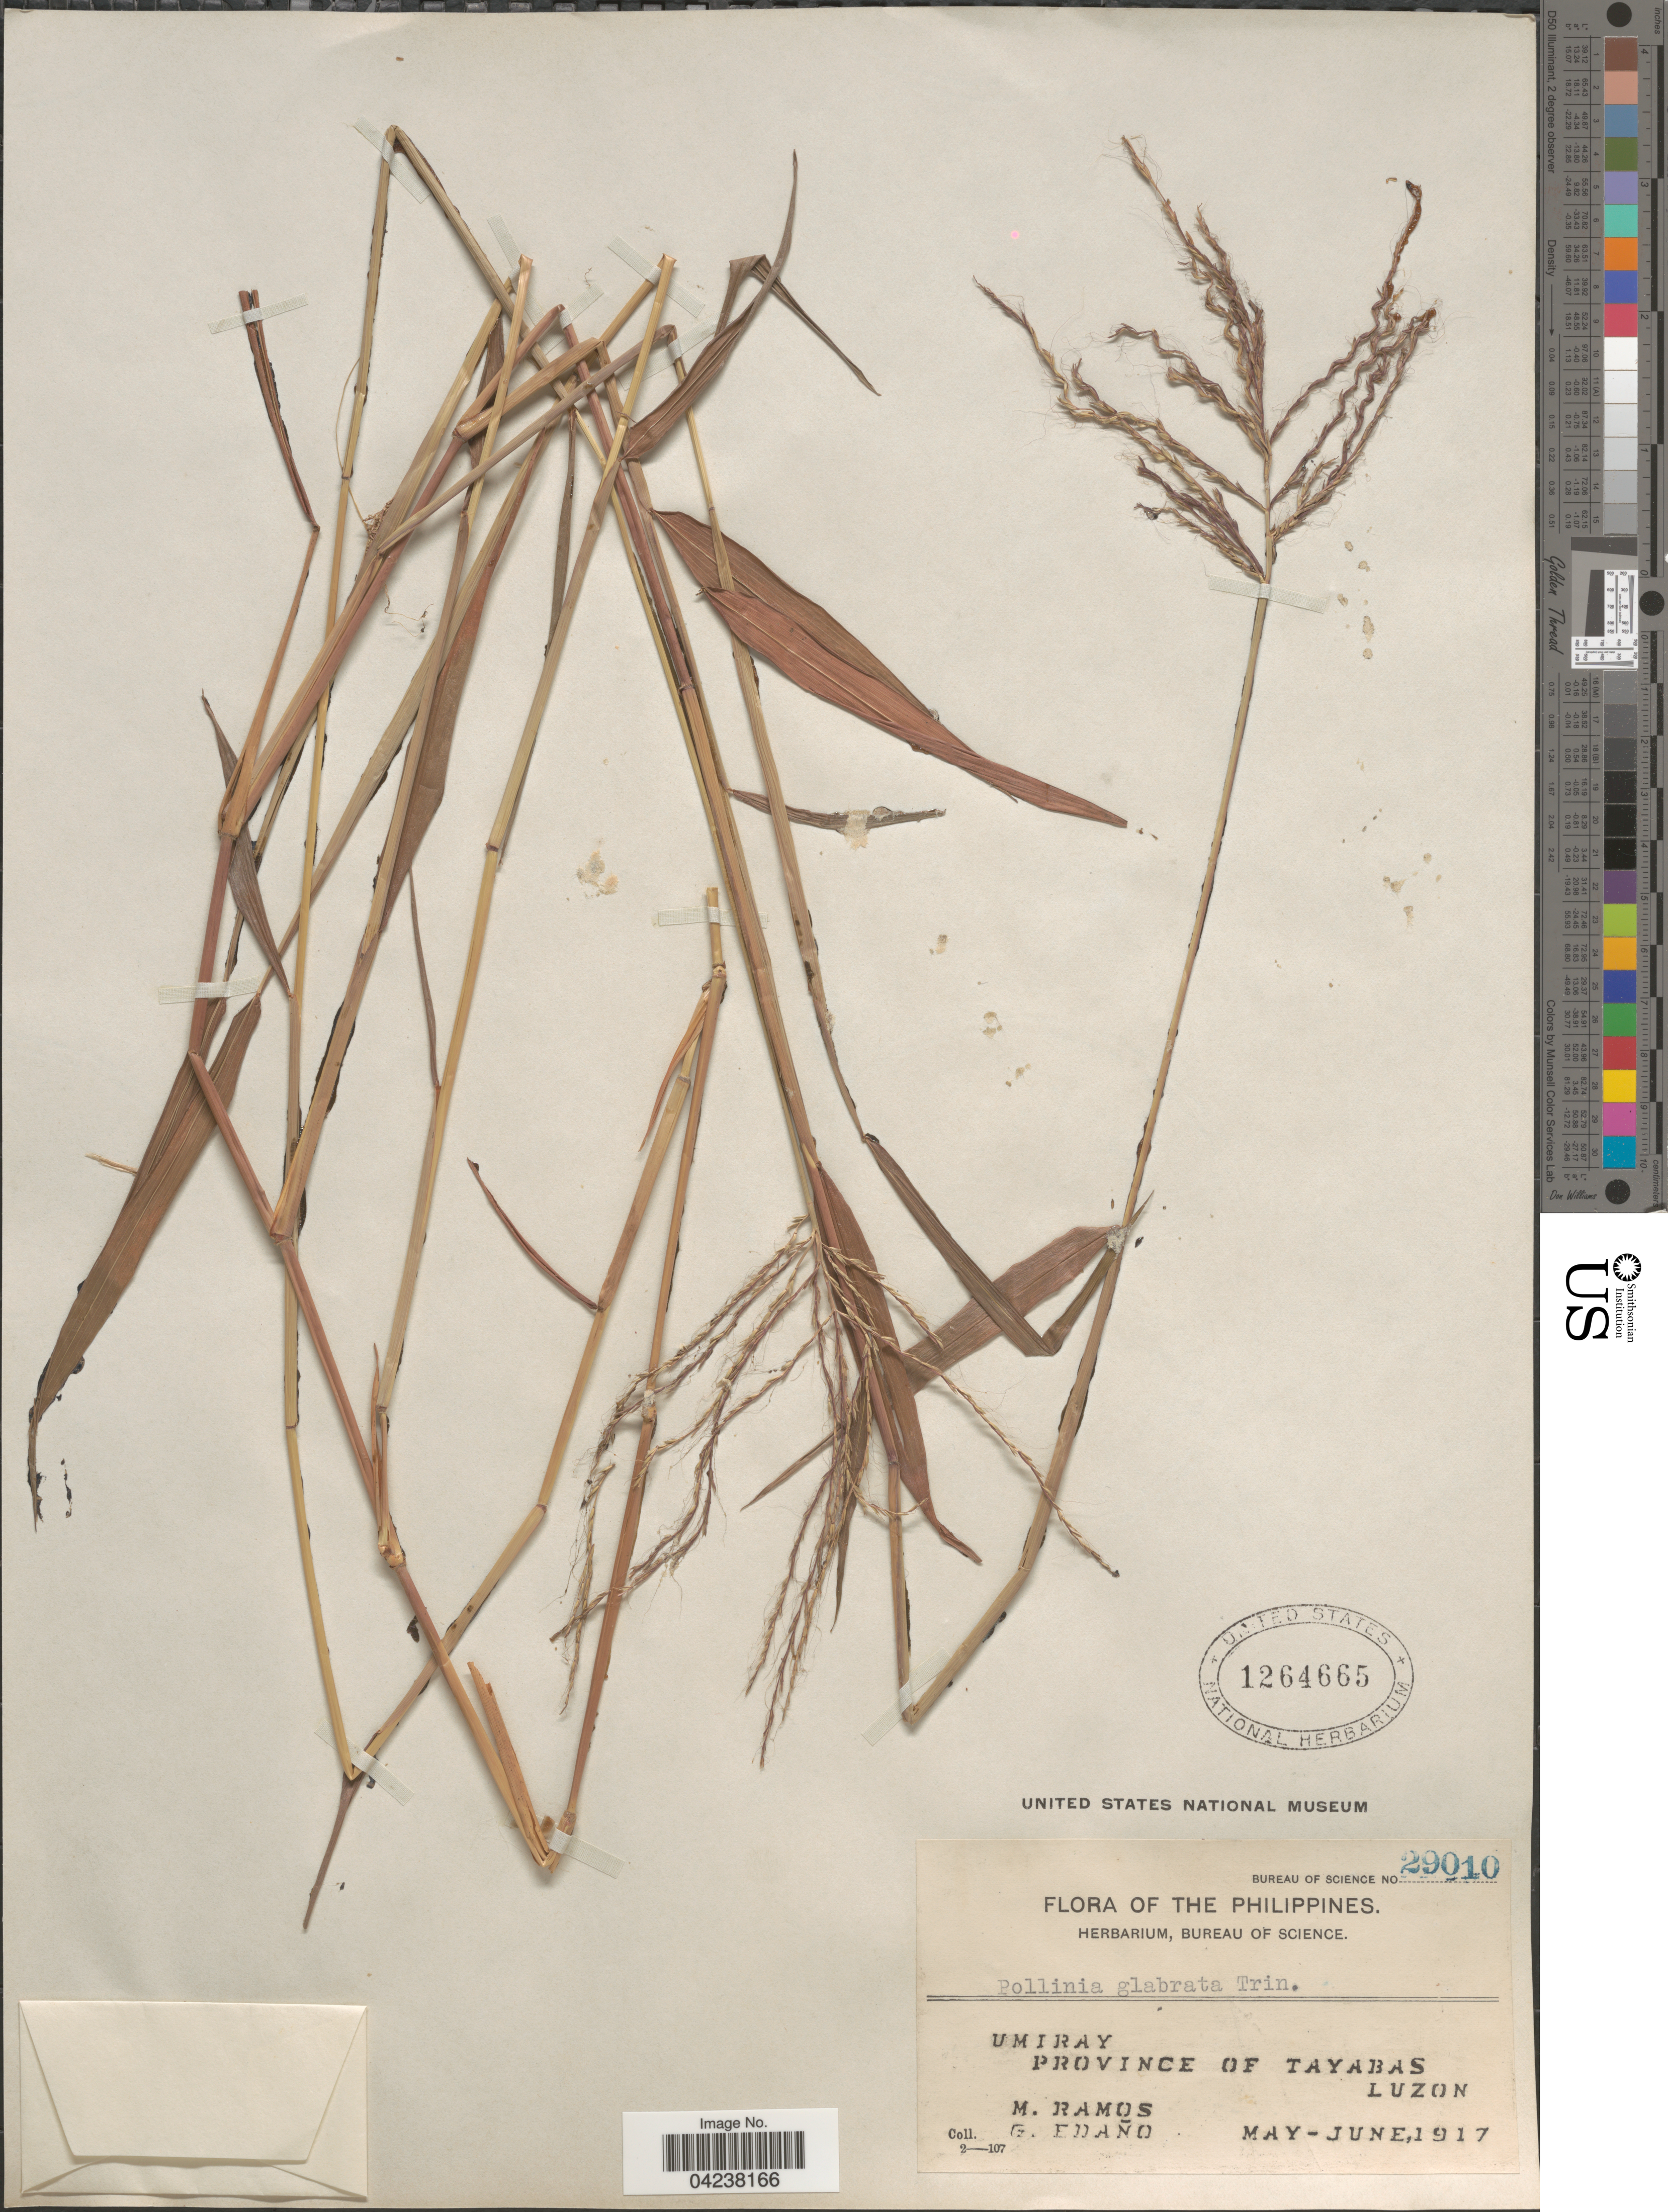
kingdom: Plantae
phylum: Tracheophyta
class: Liliopsida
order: Poales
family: Poaceae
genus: Microstegium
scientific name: Microstegium glabratum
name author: (Trin.) Camus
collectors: M. Ramos & G. Edaño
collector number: Bureau of Science 29010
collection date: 1917-05/1917-06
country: Philippines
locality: Umiray. Province of Tayabas. Luzon.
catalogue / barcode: US 1264665